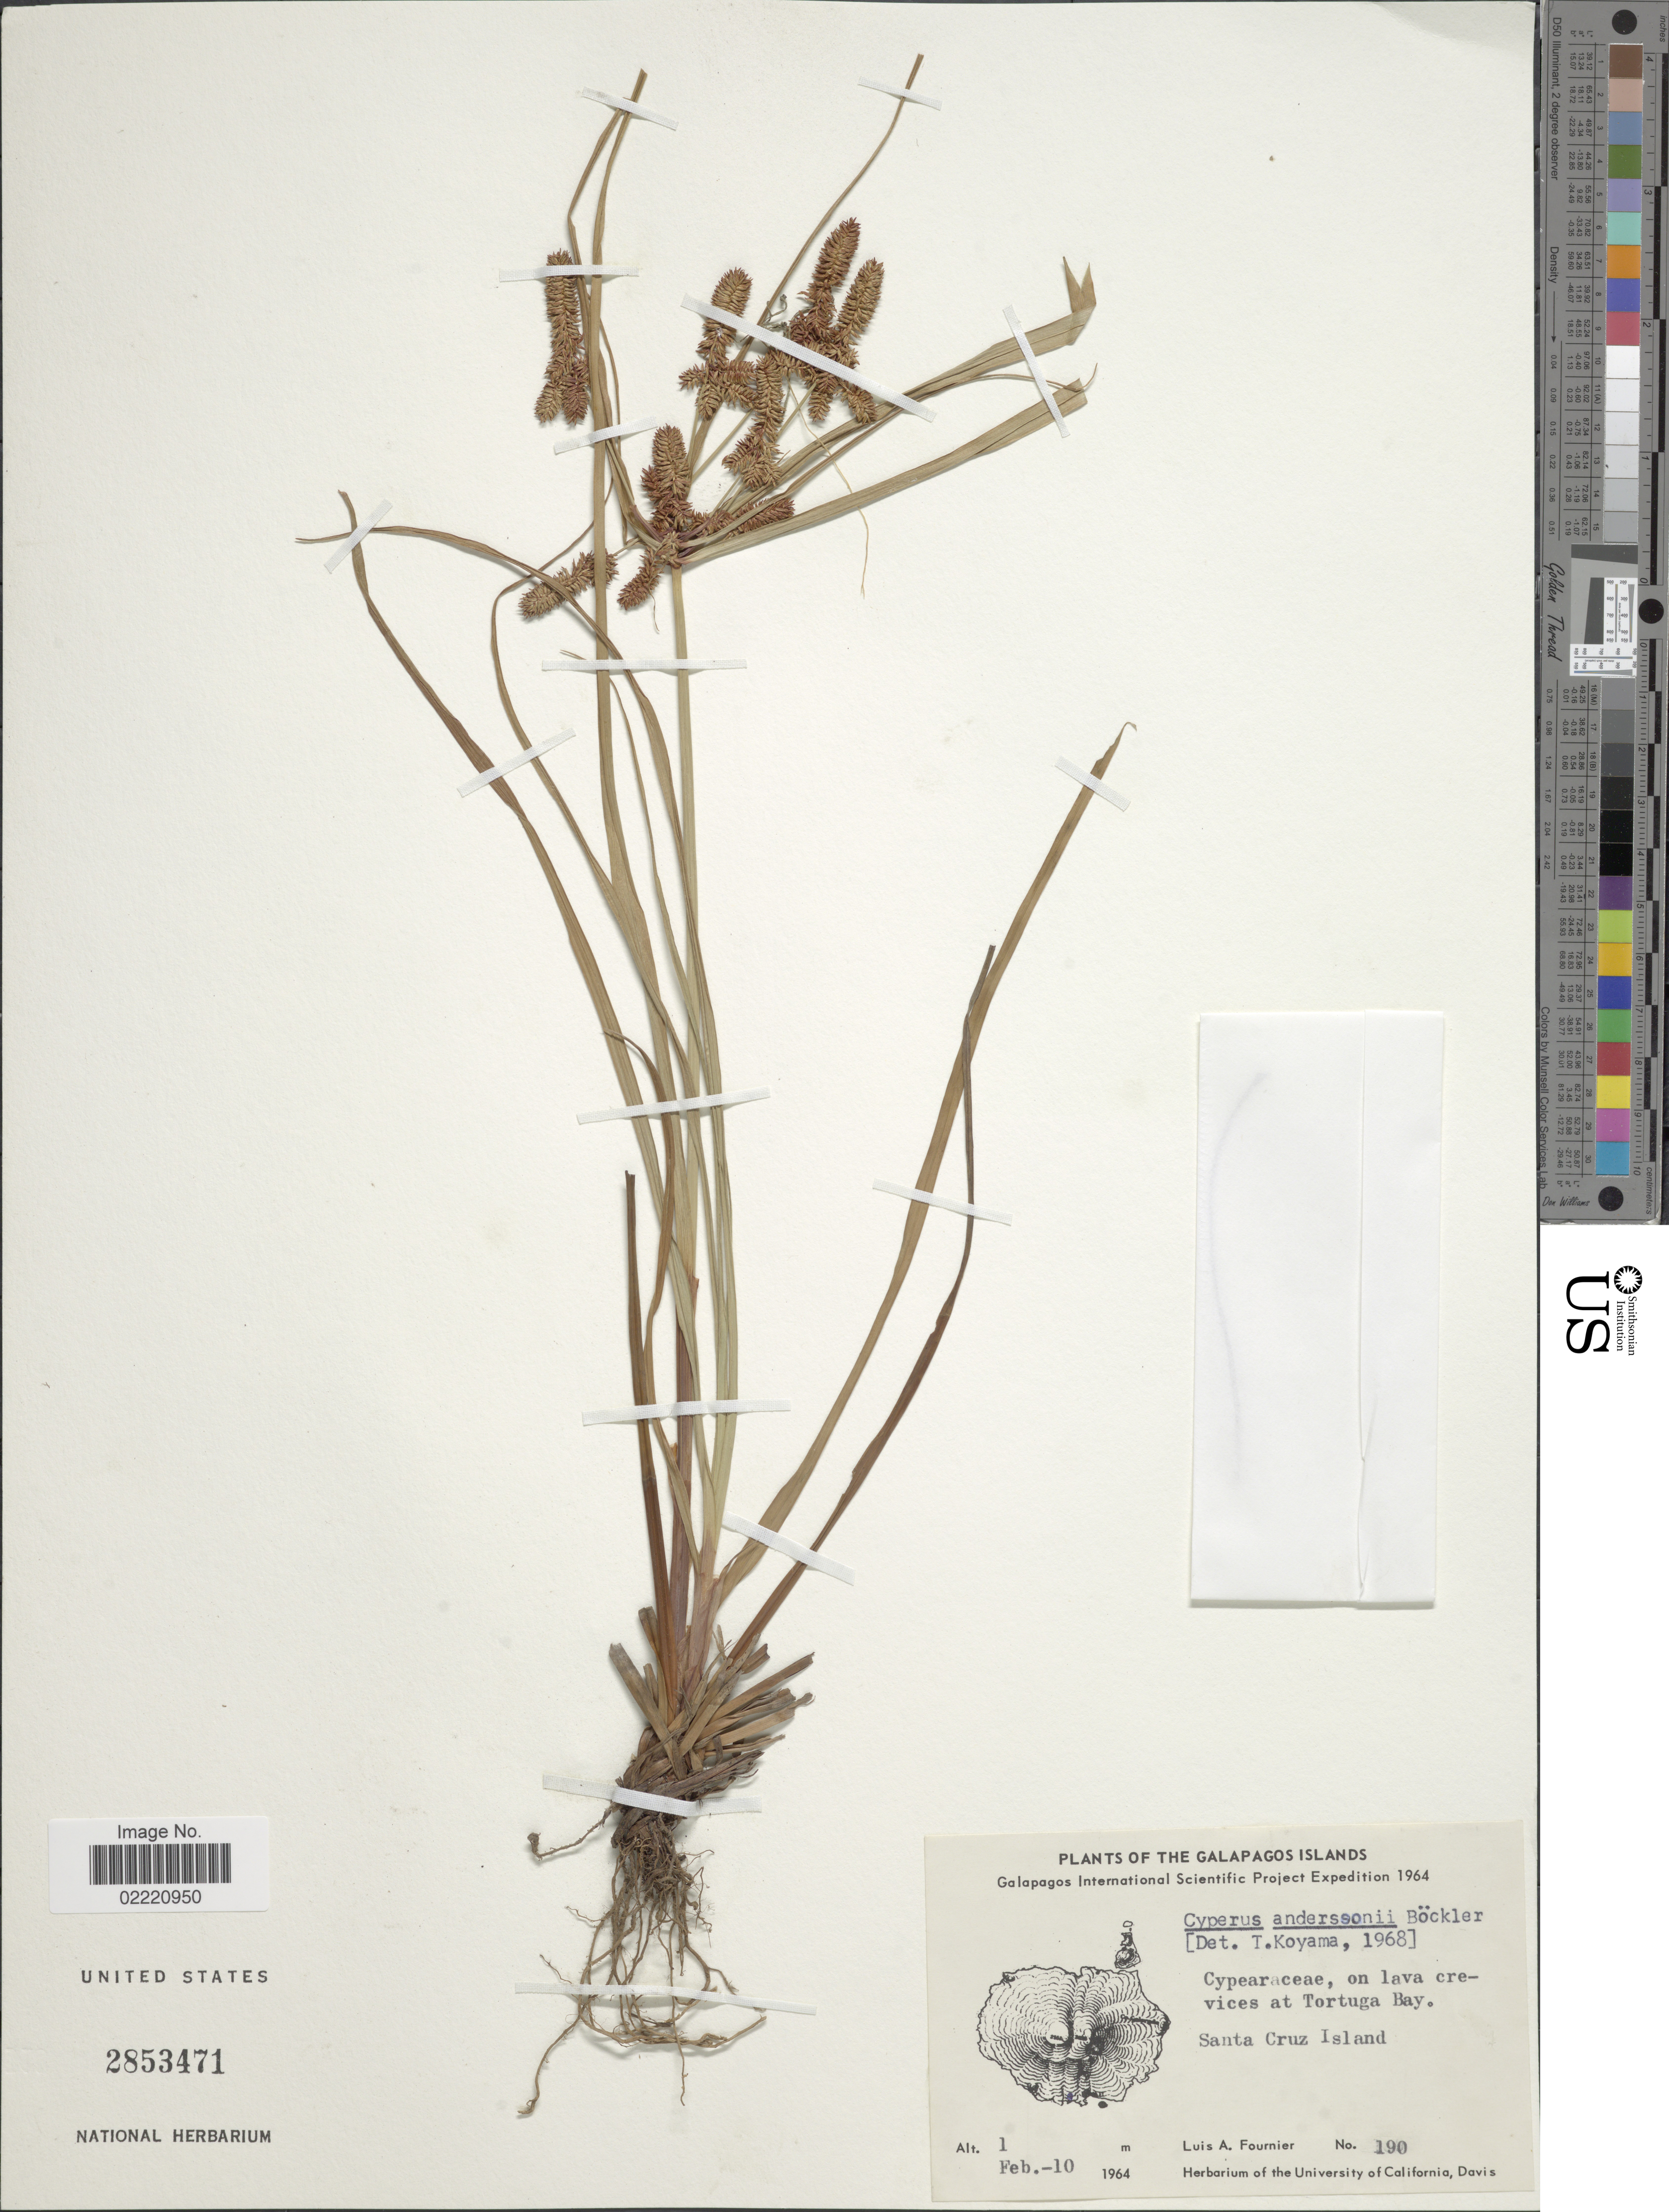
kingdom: Plantae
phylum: Tracheophyta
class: Liliopsida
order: Poales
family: Cyperaceae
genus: Cyperus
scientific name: Cyperus anderssonii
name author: Boeckeler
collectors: L. A. Fournier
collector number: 190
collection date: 1964-02-01/1964-02-10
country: Ecuador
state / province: Colón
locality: The Galapagos Islands, on lava crevices at Tortuga Bay, Santa Cruz Island.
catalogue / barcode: US 2853471